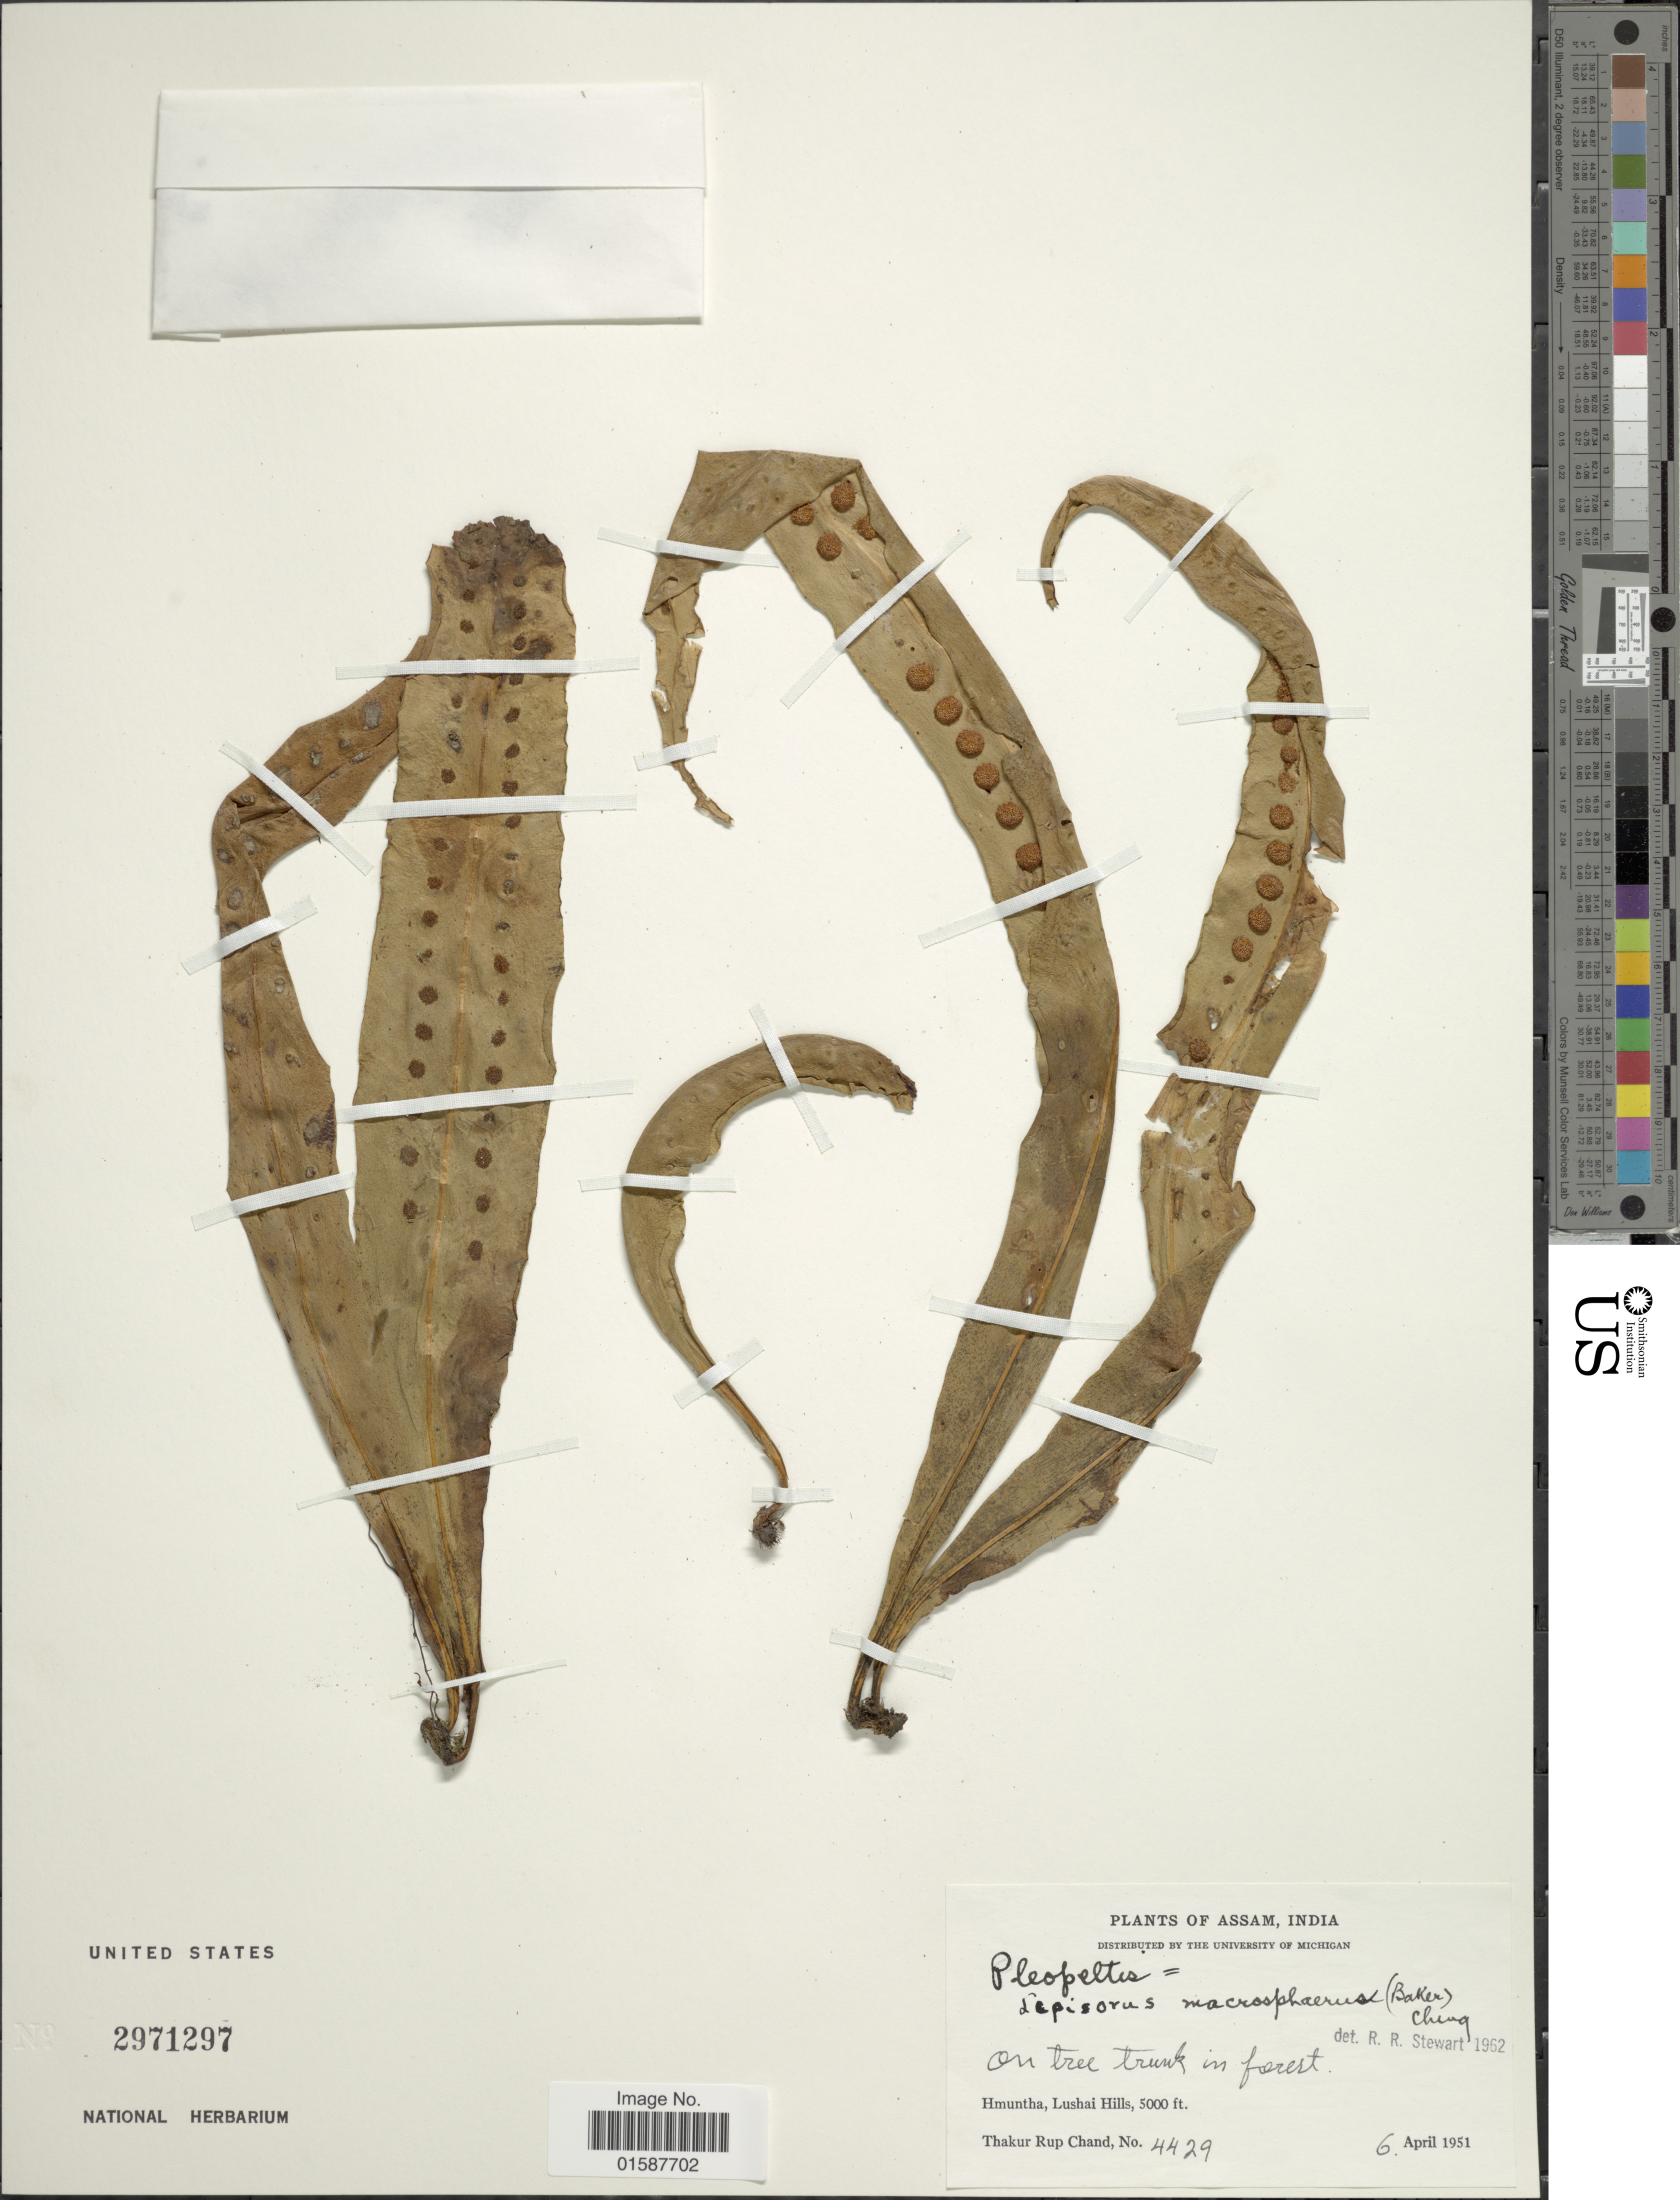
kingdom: Plantae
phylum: Tracheophyta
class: Polypodiopsida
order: Polypodiales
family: Polypodiaceae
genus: Lepisorus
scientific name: Lepisorus macrosphaerus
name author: (Baker) Ching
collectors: T. R. Chand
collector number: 4429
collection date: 1951-04-06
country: India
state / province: Assam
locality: Assam, Hmuntha, Lushai Hills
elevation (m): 1524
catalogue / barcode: US 2971297